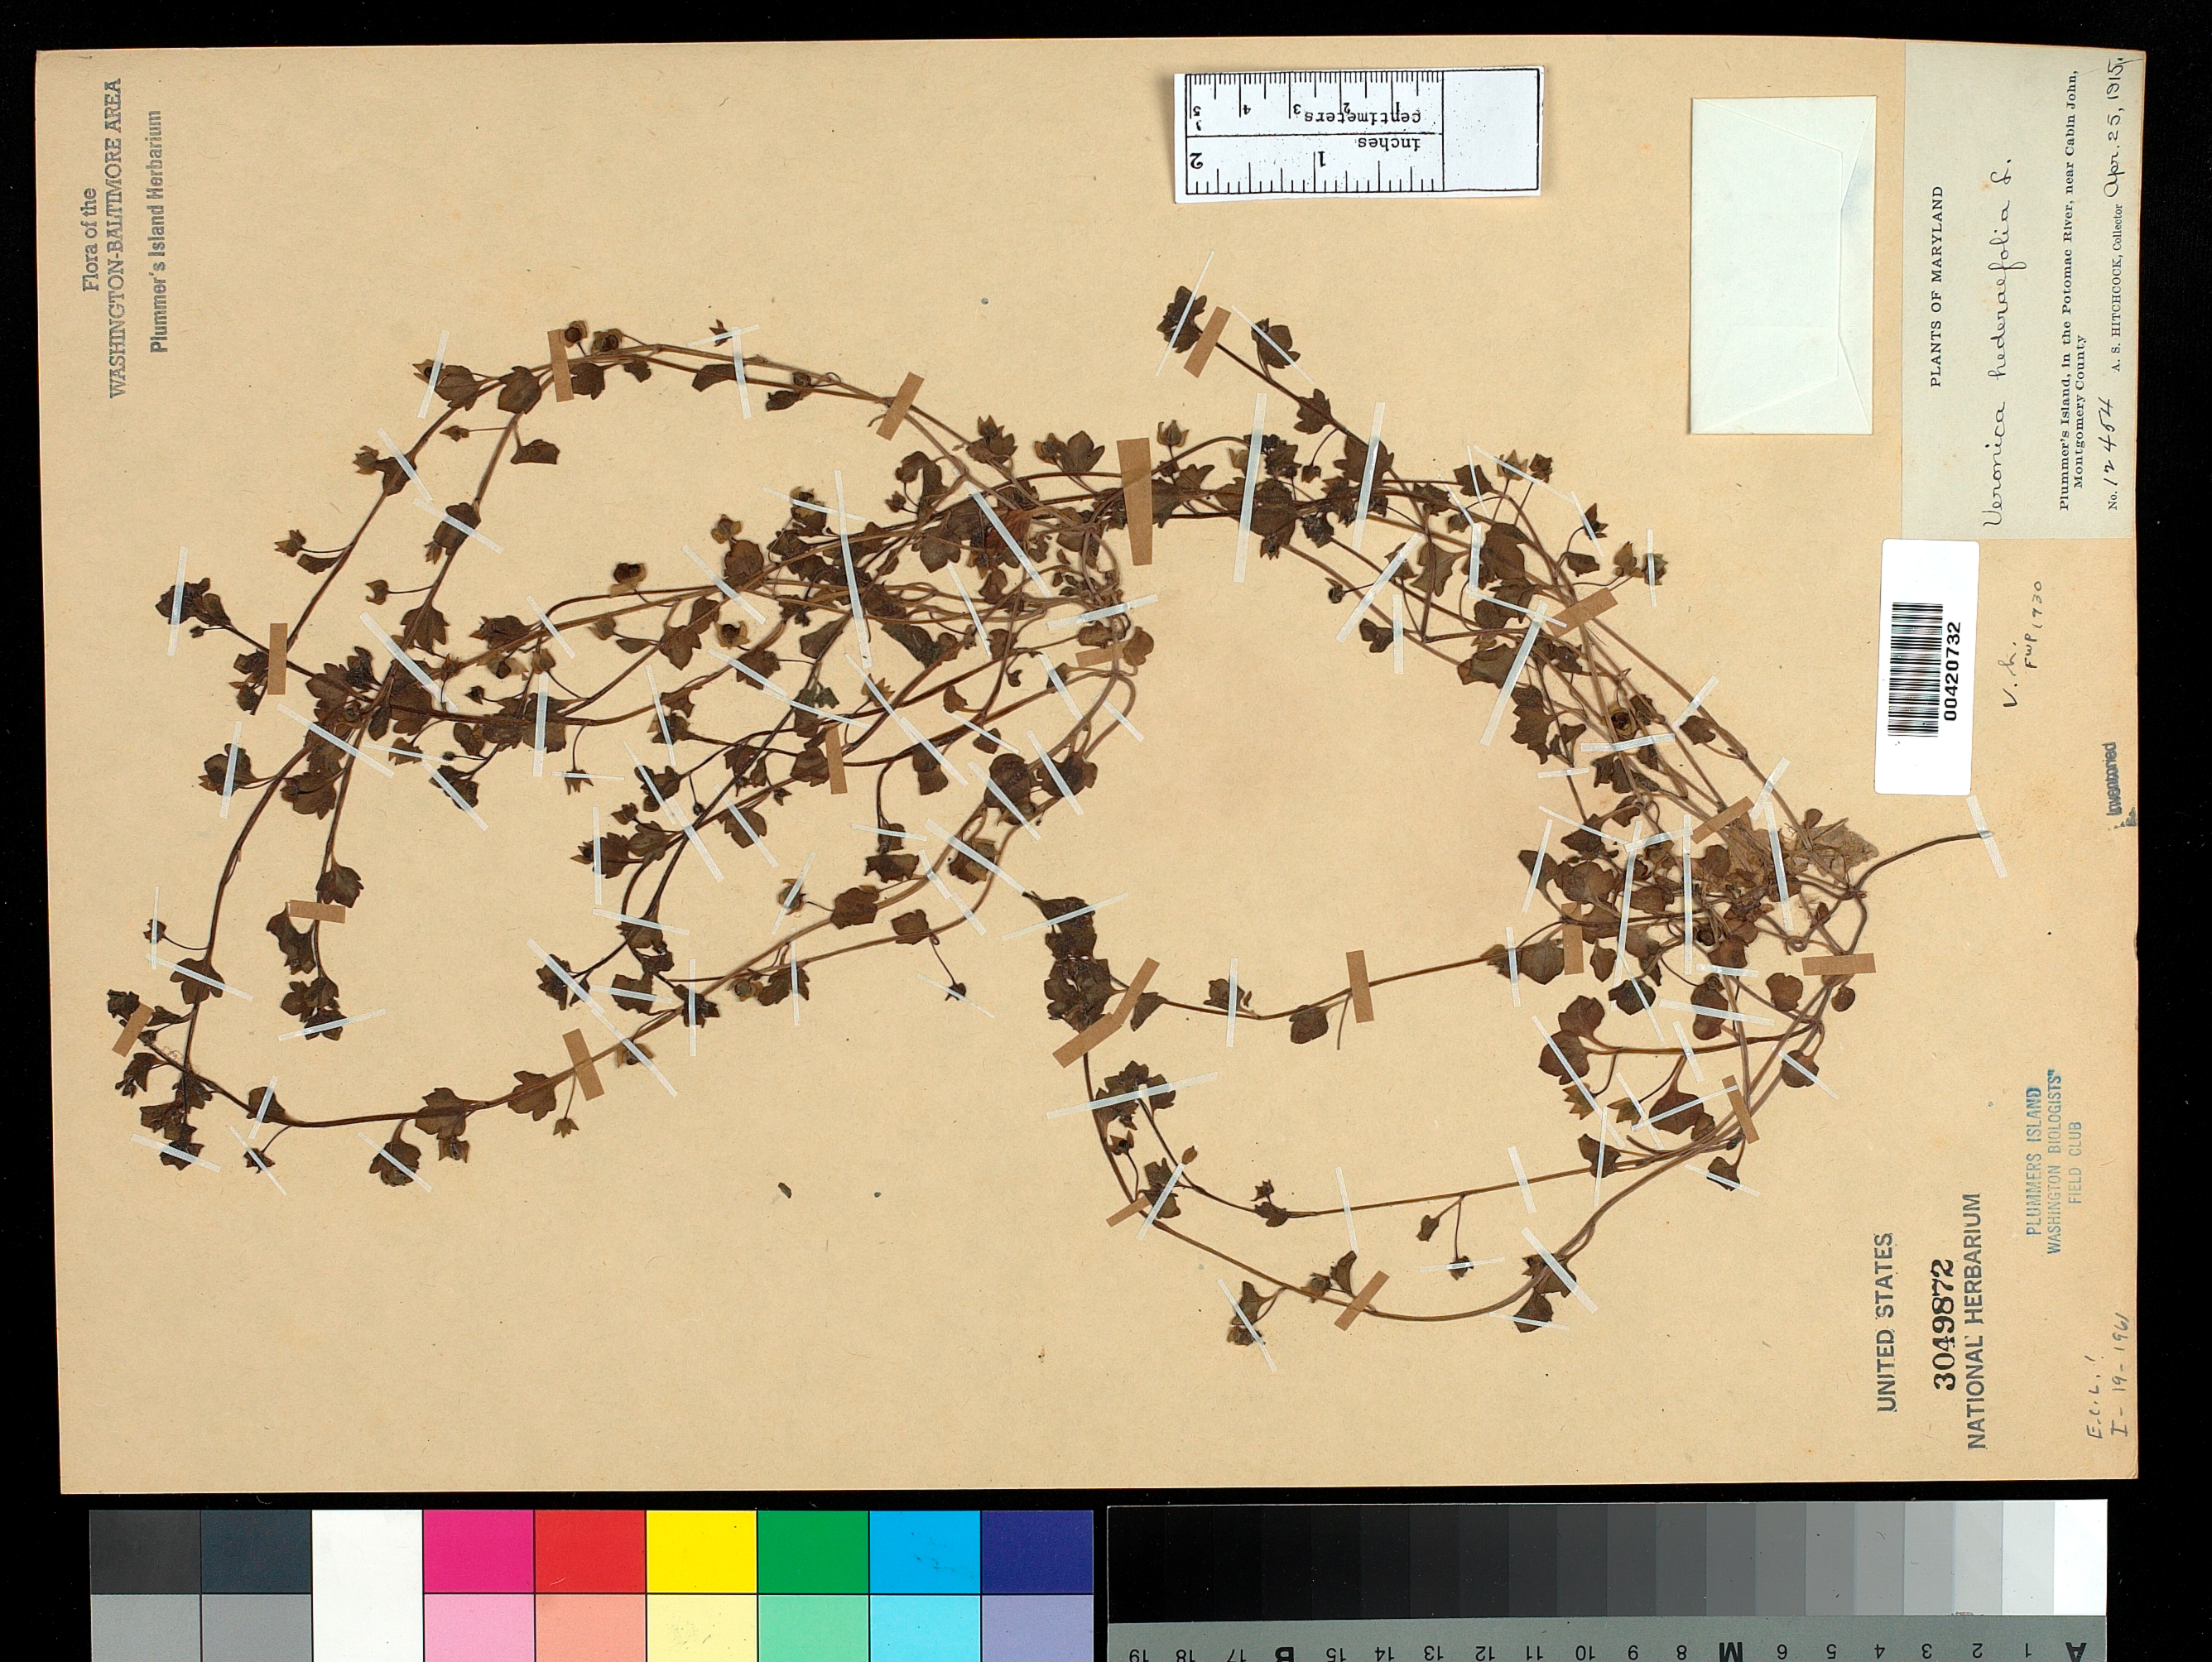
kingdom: Plantae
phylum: Tracheophyta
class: Magnoliopsida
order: Lamiales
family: Plantaginaceae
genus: Veronica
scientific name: Veronica hederifolia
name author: L.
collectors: A. S. Hitchcock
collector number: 12454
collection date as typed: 25 Apr 1915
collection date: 1915-04-25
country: United States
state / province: Maryland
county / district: Montgomery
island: Plummers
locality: Plummer's Island Plummers Island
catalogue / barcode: US 3049872